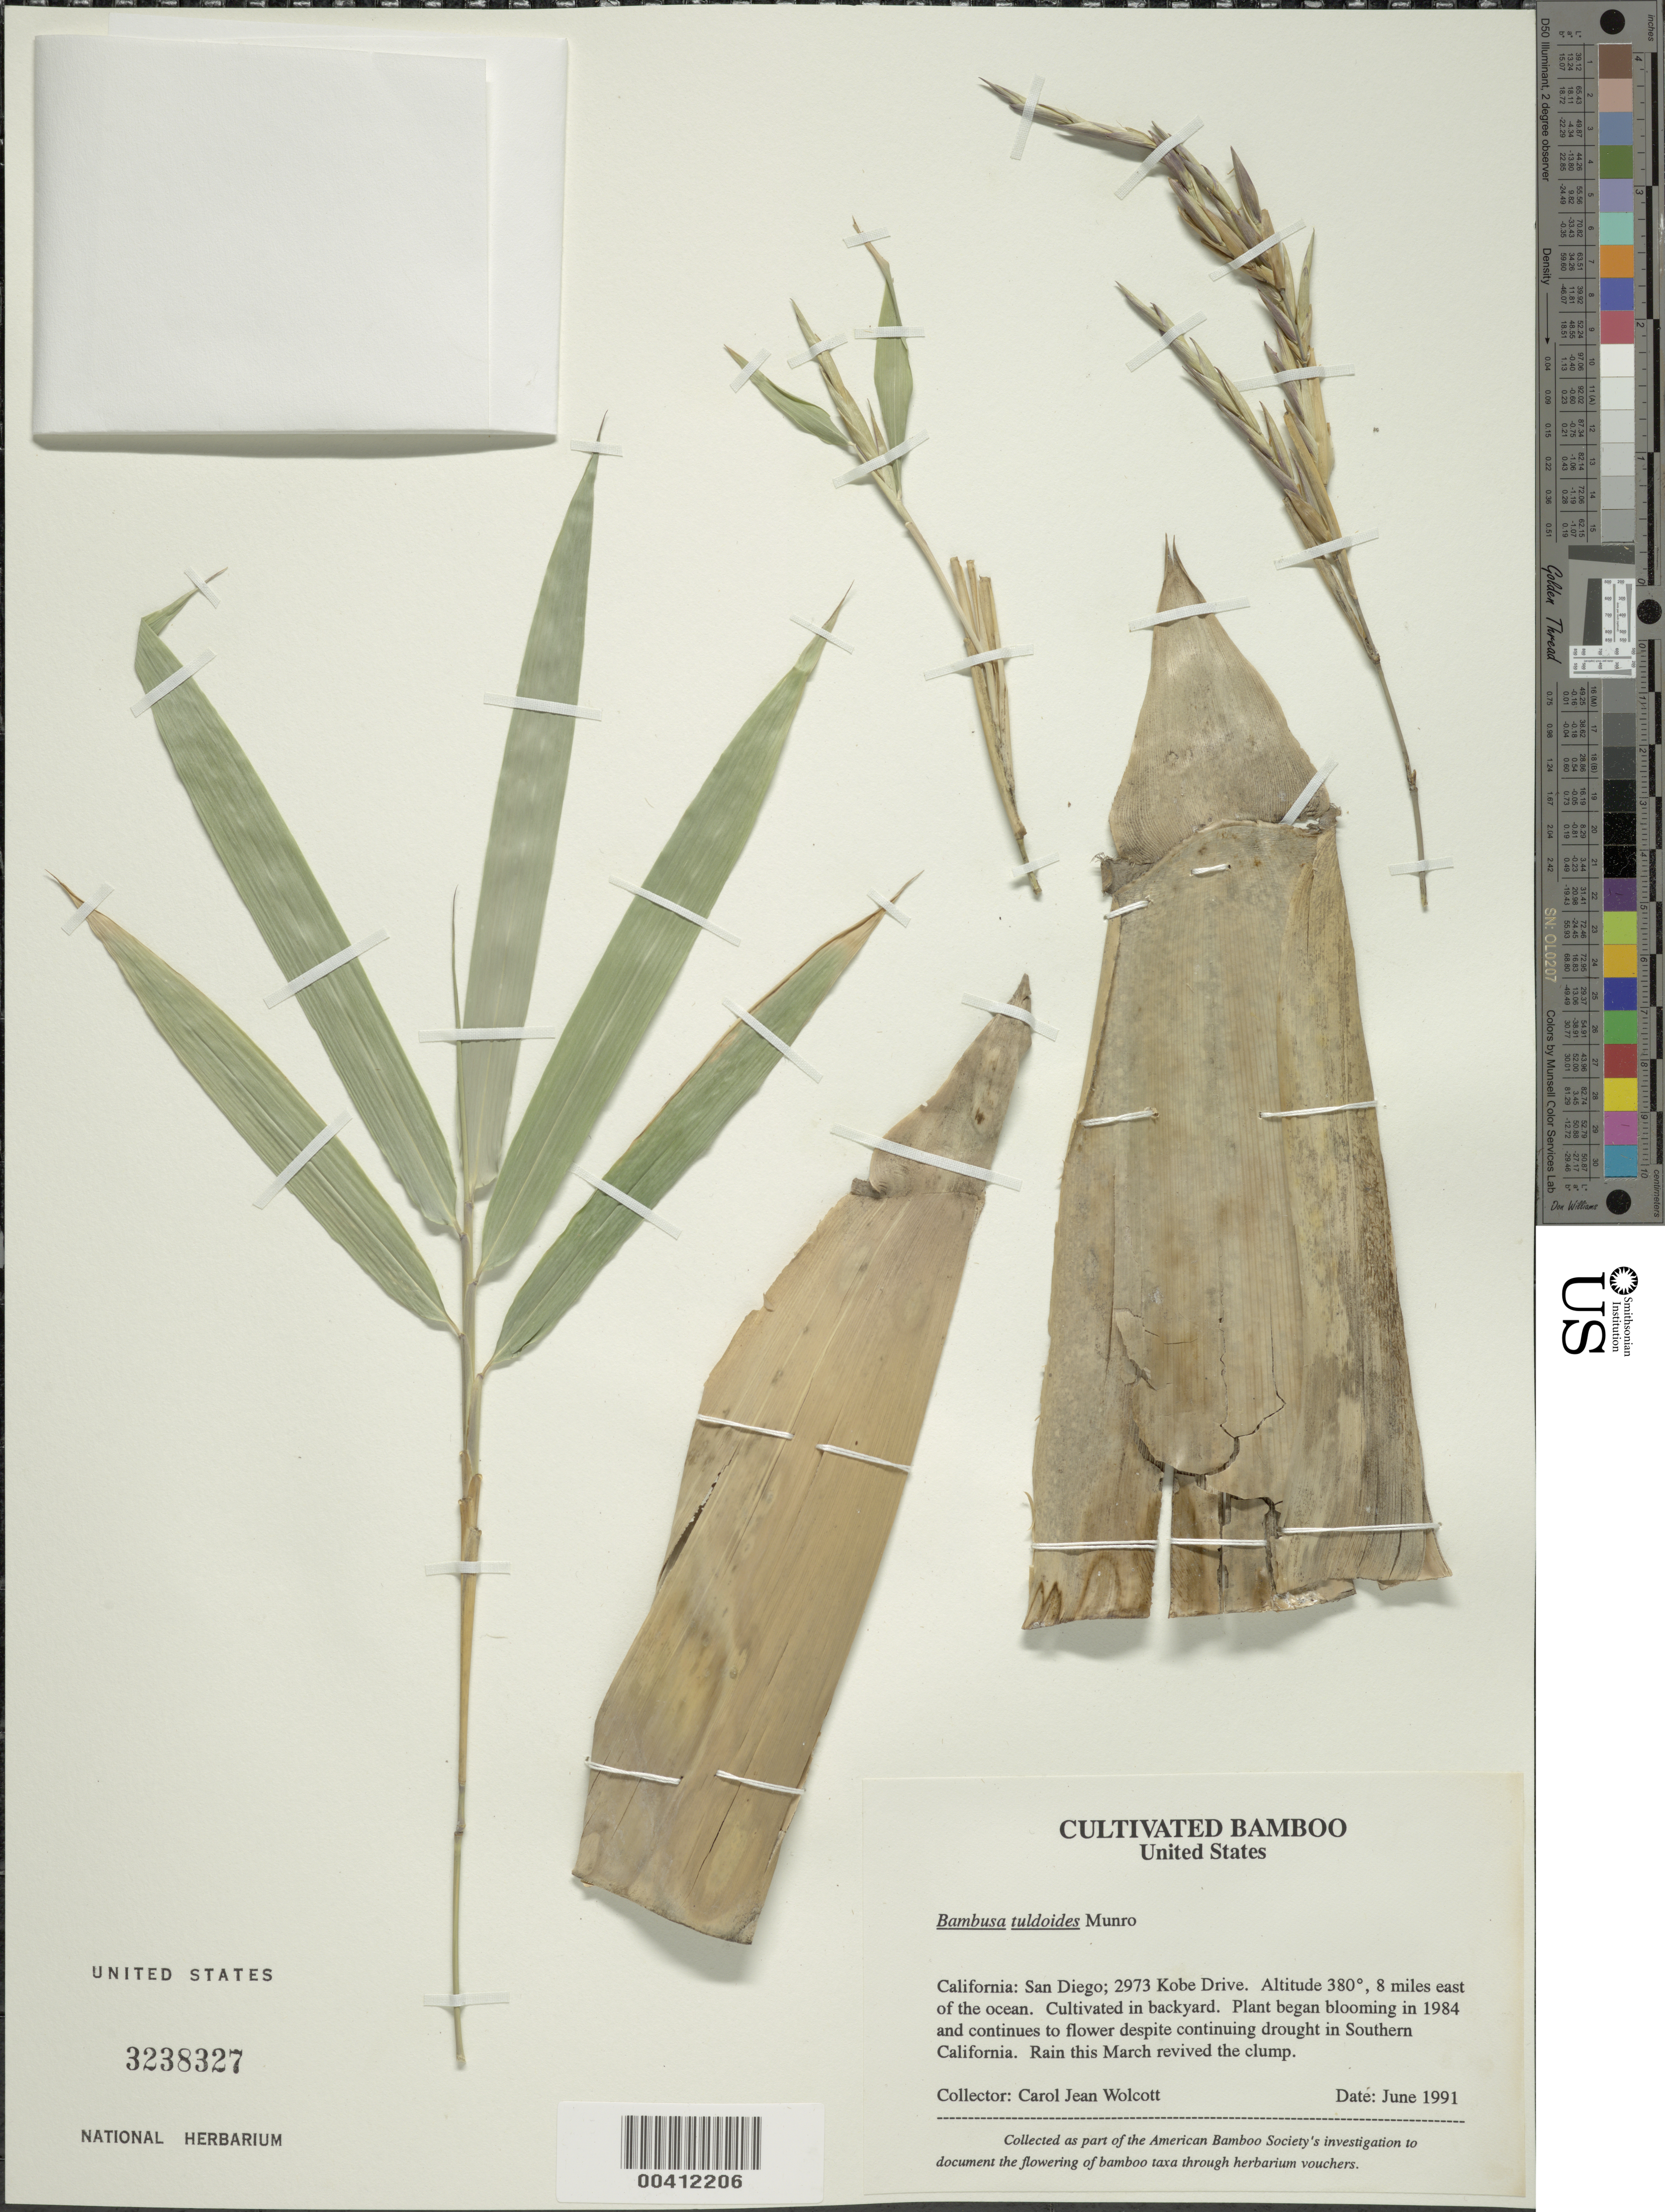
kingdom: Plantae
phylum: Tracheophyta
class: Liliopsida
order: Poales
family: Poaceae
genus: Bambusa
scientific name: Bambusa tuldoides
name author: Munro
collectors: C. Wolcott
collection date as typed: Jun 1991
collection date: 1991-06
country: United States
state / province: California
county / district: San Diego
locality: San diego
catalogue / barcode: US 3238327